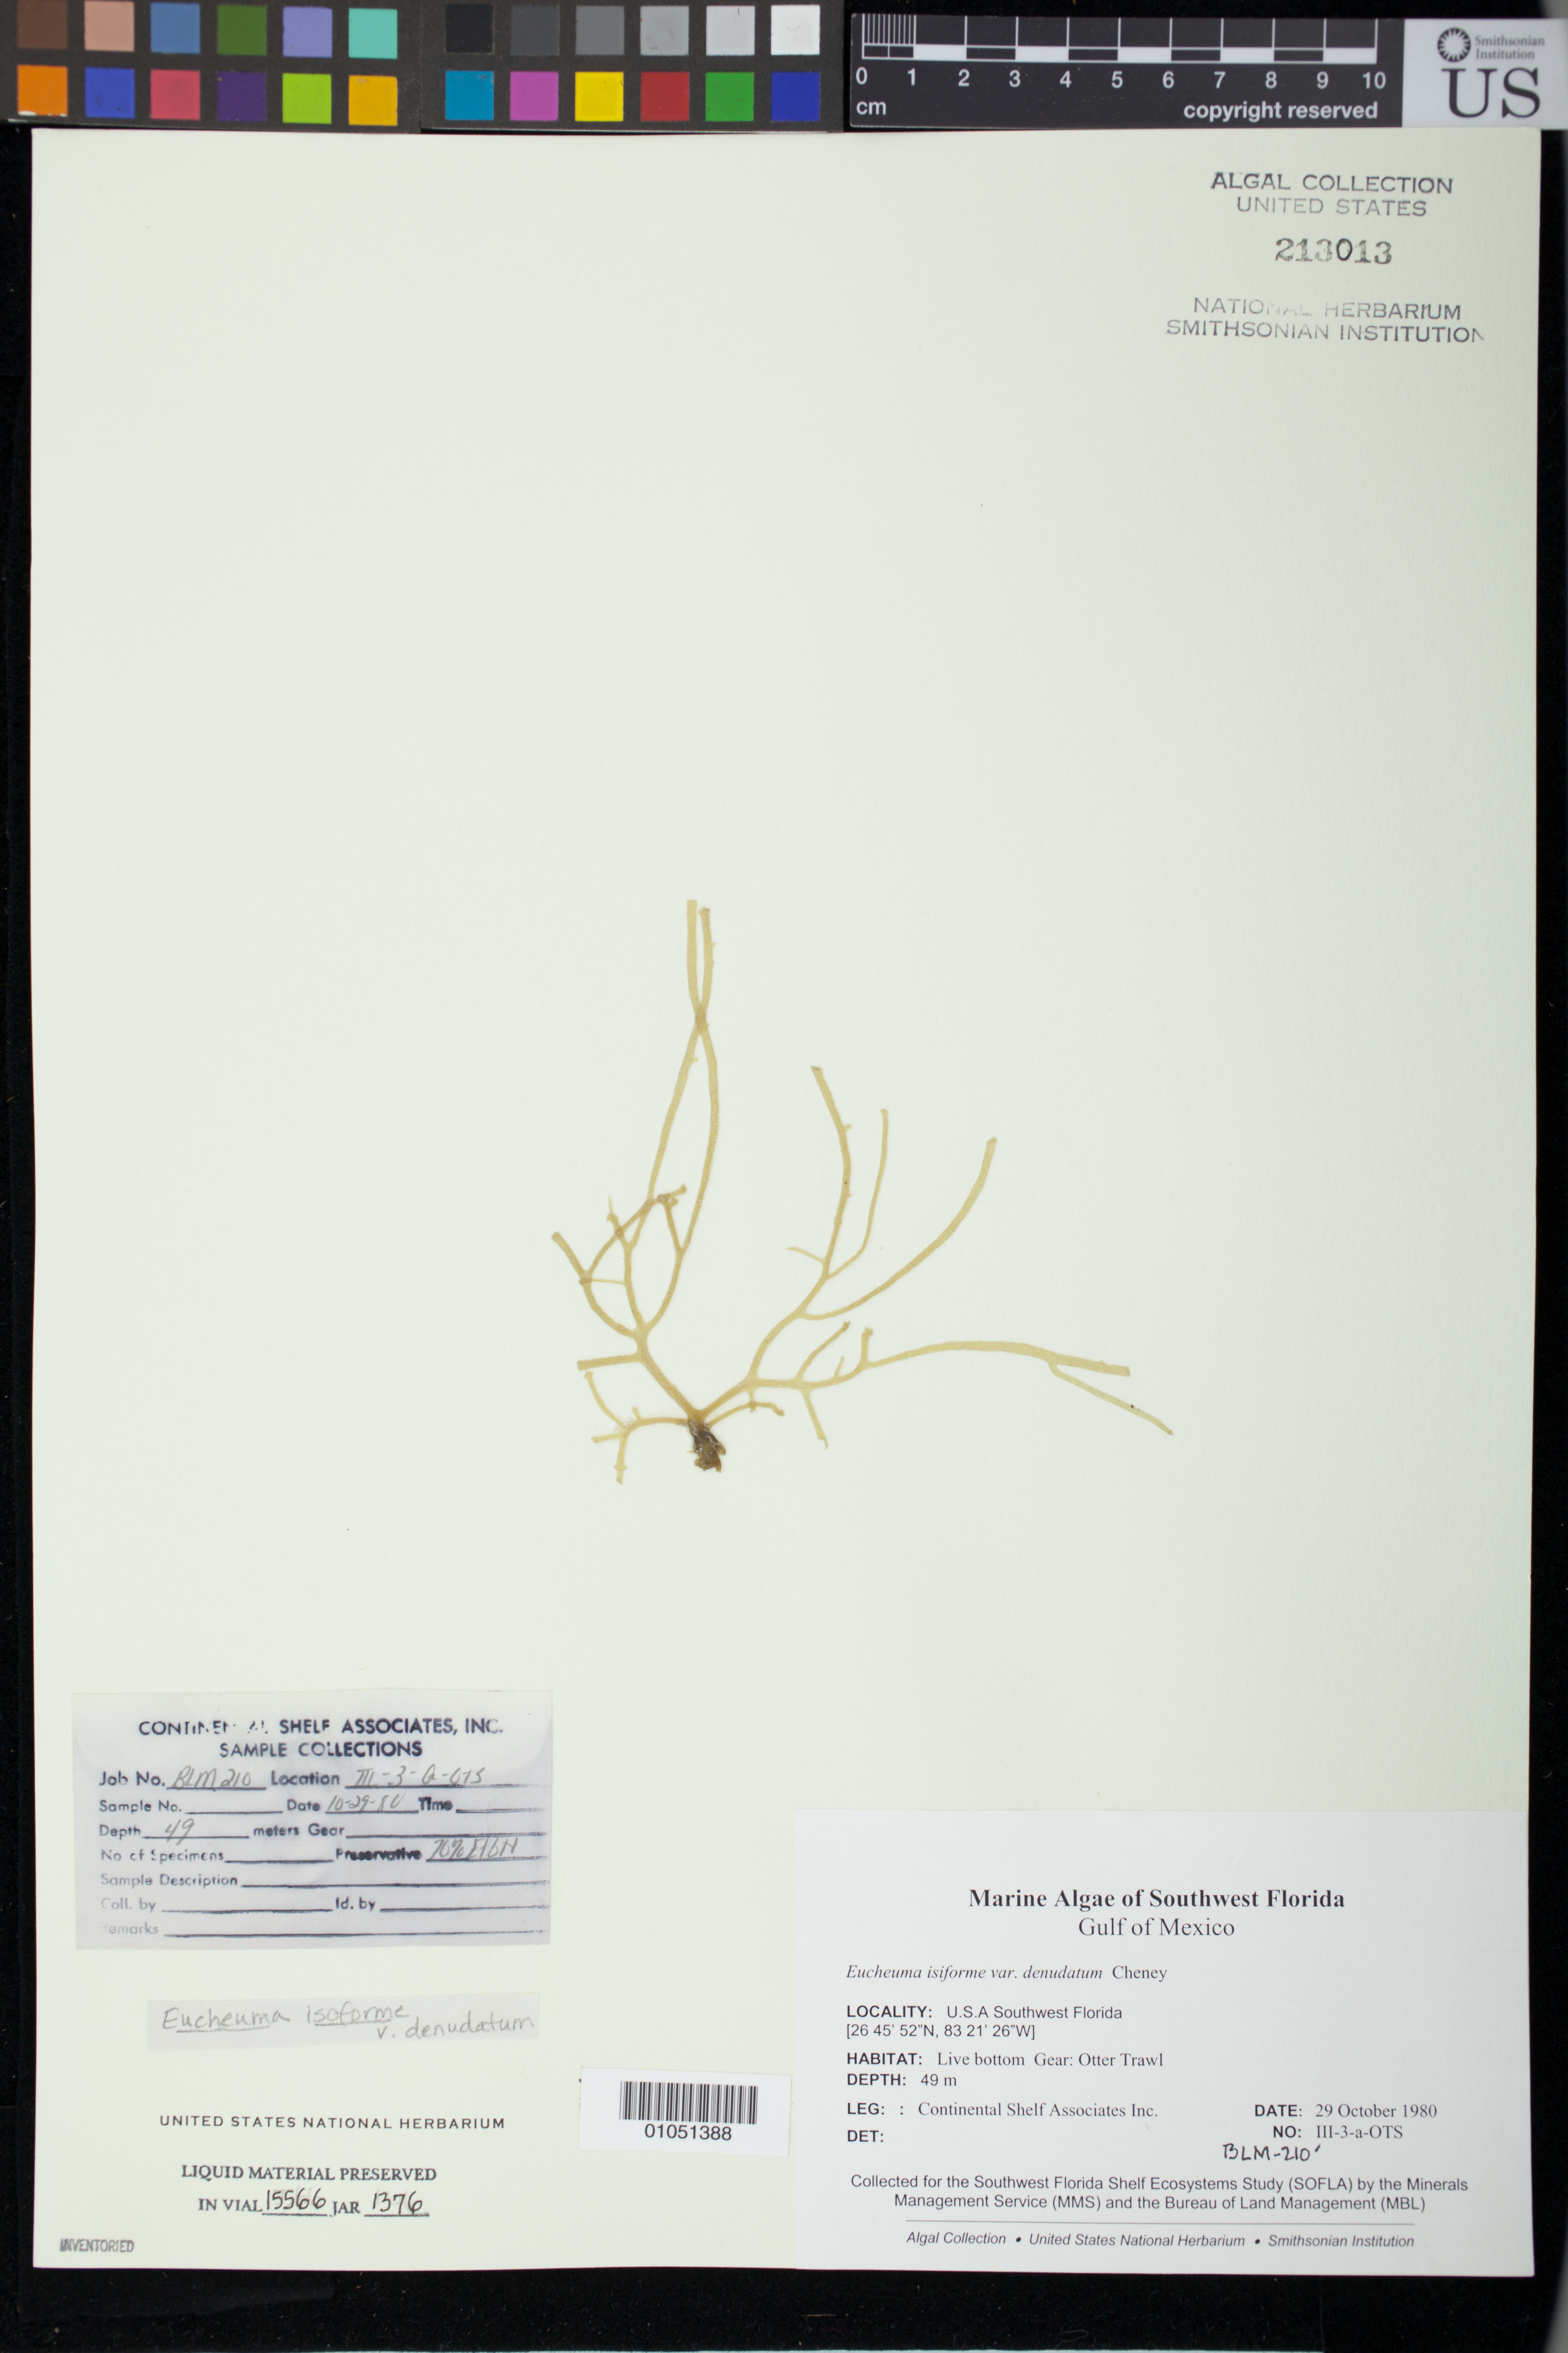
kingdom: Plantae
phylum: Rhodophyta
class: Florideophyceae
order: Gigartinales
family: Solieriaceae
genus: Eucheumatopsis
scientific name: Eucheumatopsis isiformis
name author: (C. Agardh) M.L. Núñez-Resendiz et al.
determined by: Algae name updating Project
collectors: Continental Shelf Associates for the MMS/BLM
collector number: BLM-210-III-3-A-OTS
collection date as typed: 29 Oct 1980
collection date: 1980-10-29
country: United States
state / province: Florida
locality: Gulf of Mexico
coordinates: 26 45'52"N, 83 21'26"W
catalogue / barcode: US 213013